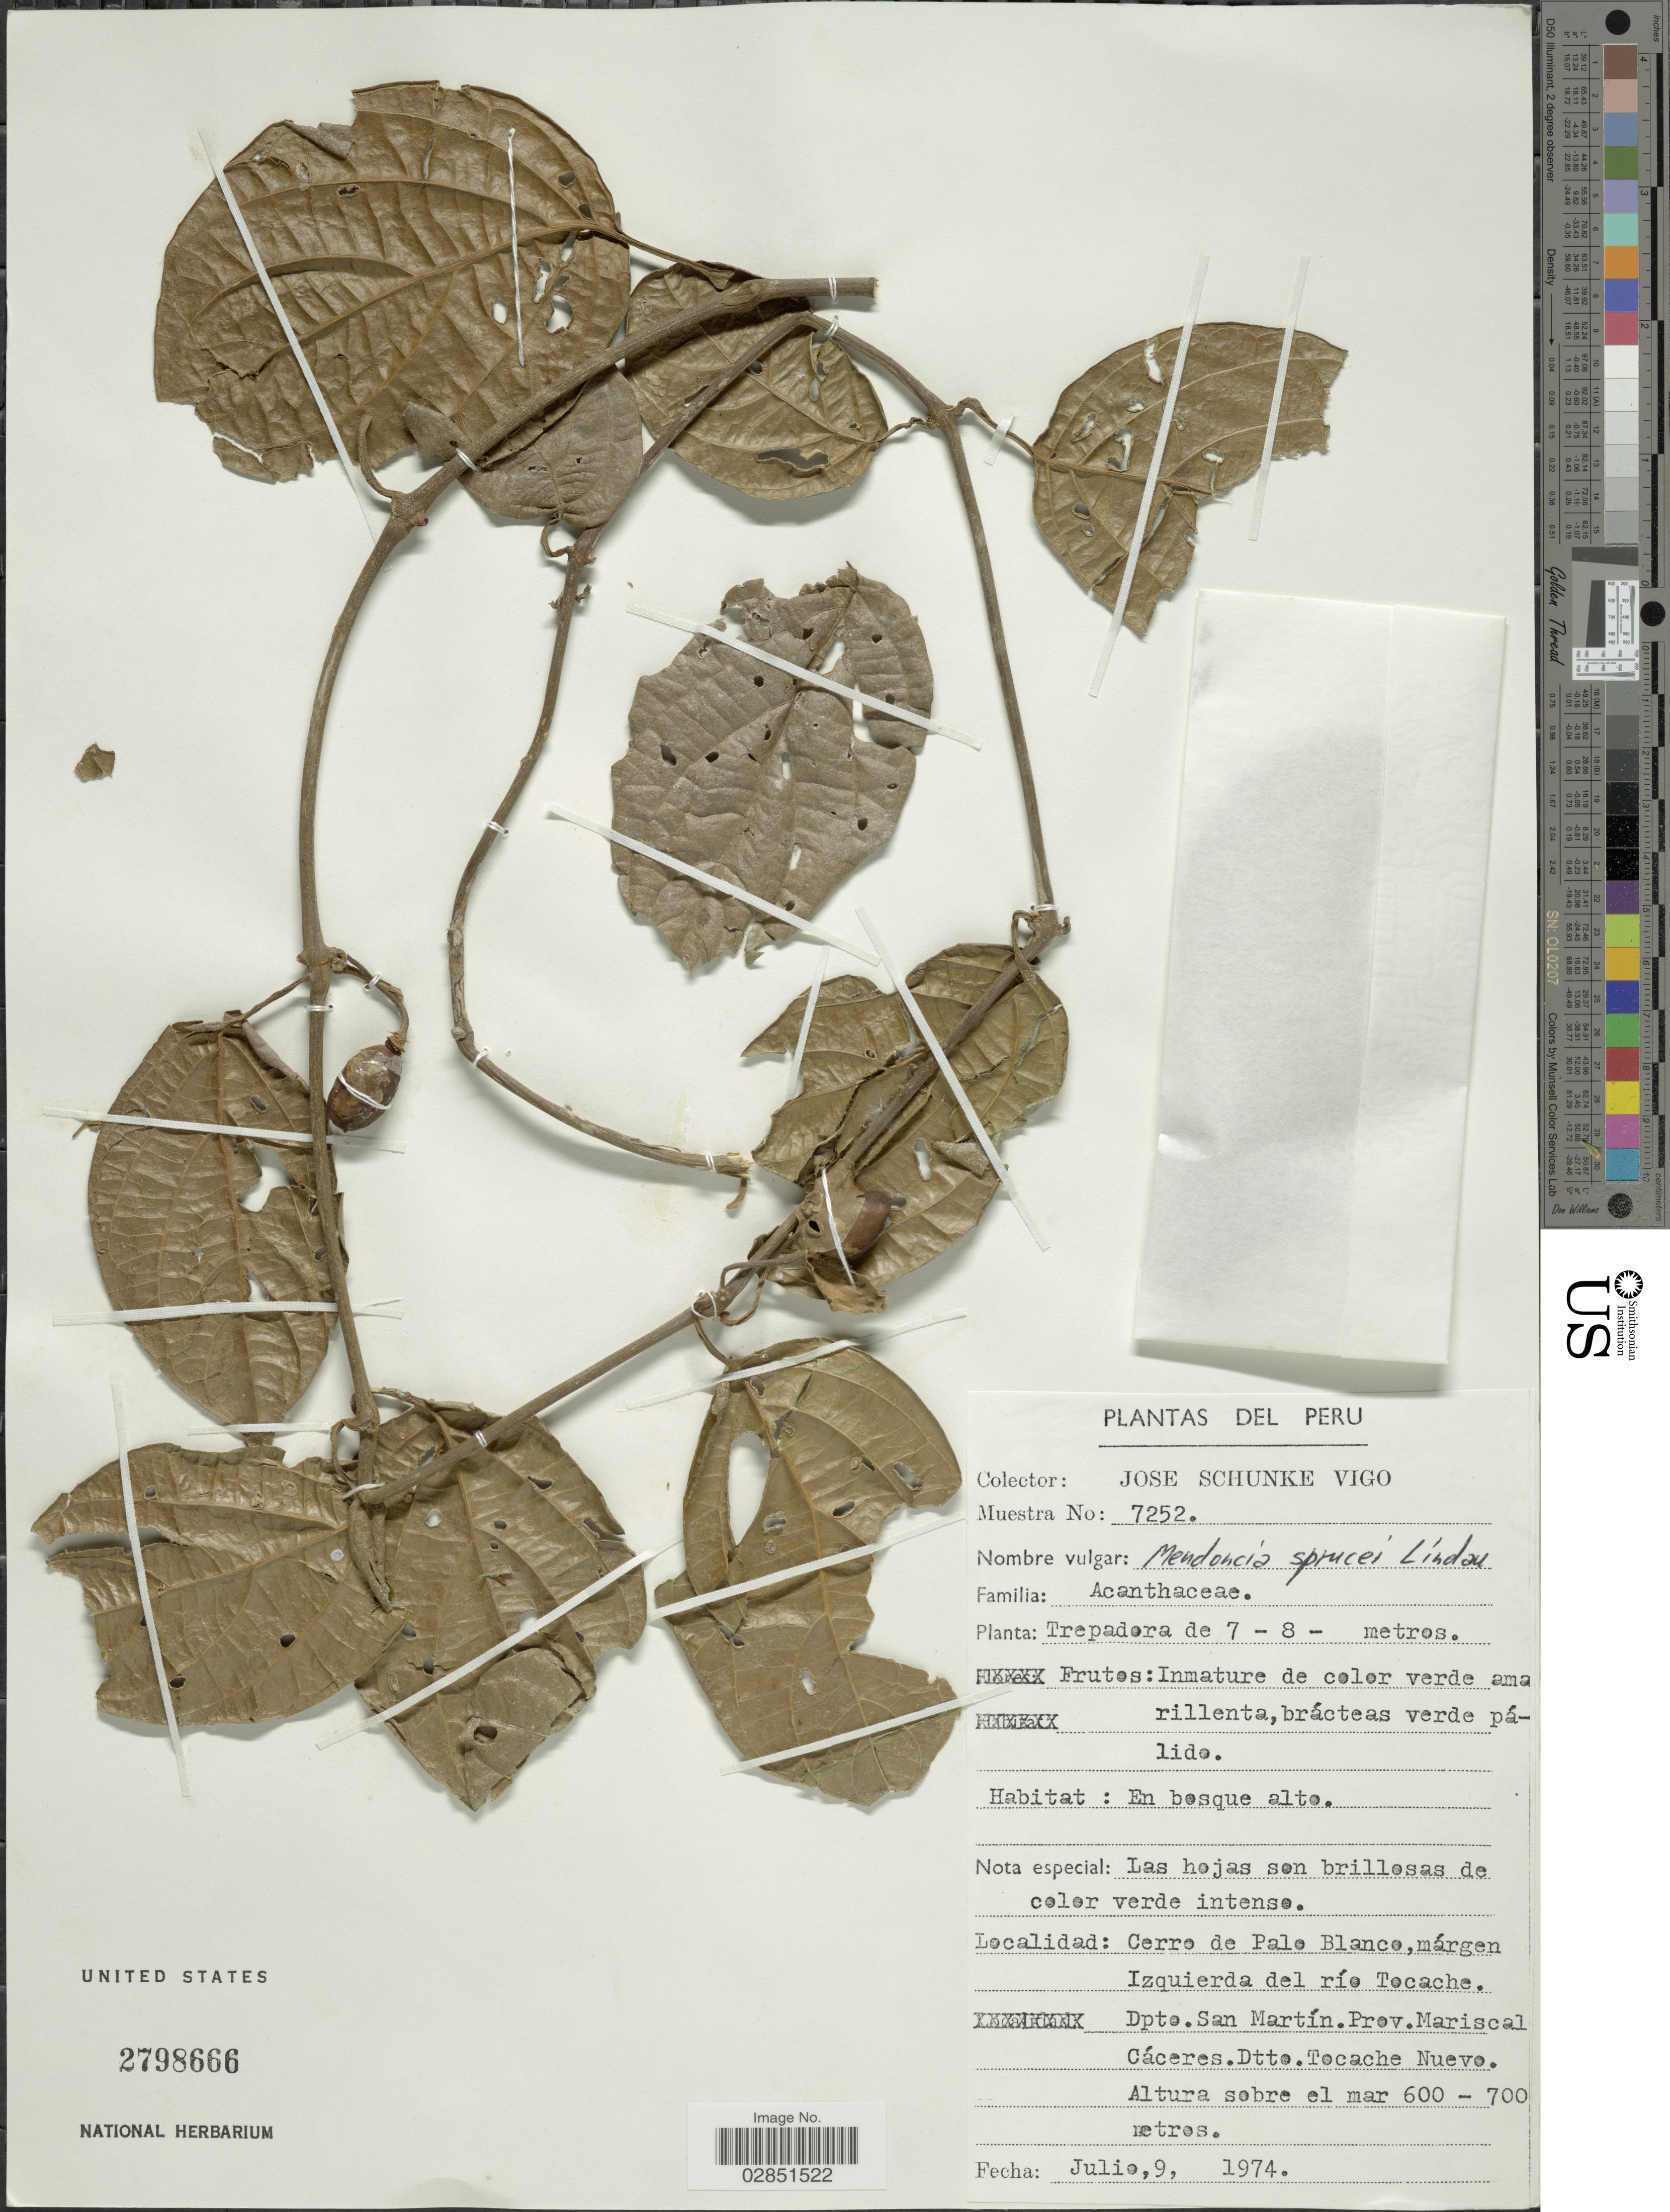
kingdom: Plantae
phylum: Tracheophyta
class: Magnoliopsida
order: Lamiales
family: Acanthaceae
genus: Mendoncia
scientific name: Mendoncia sprucei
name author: Lindau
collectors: J. Schunke Vigo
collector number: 7252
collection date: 1974-07-09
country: Peru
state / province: San Martín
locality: Cerro de Palo Blanco, márgen Izquierda del río Tocache. Dpto. San Martín. Prov. Mariscal Cáceres. Dtto. Tocache Nuevo.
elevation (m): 600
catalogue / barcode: US 2798666